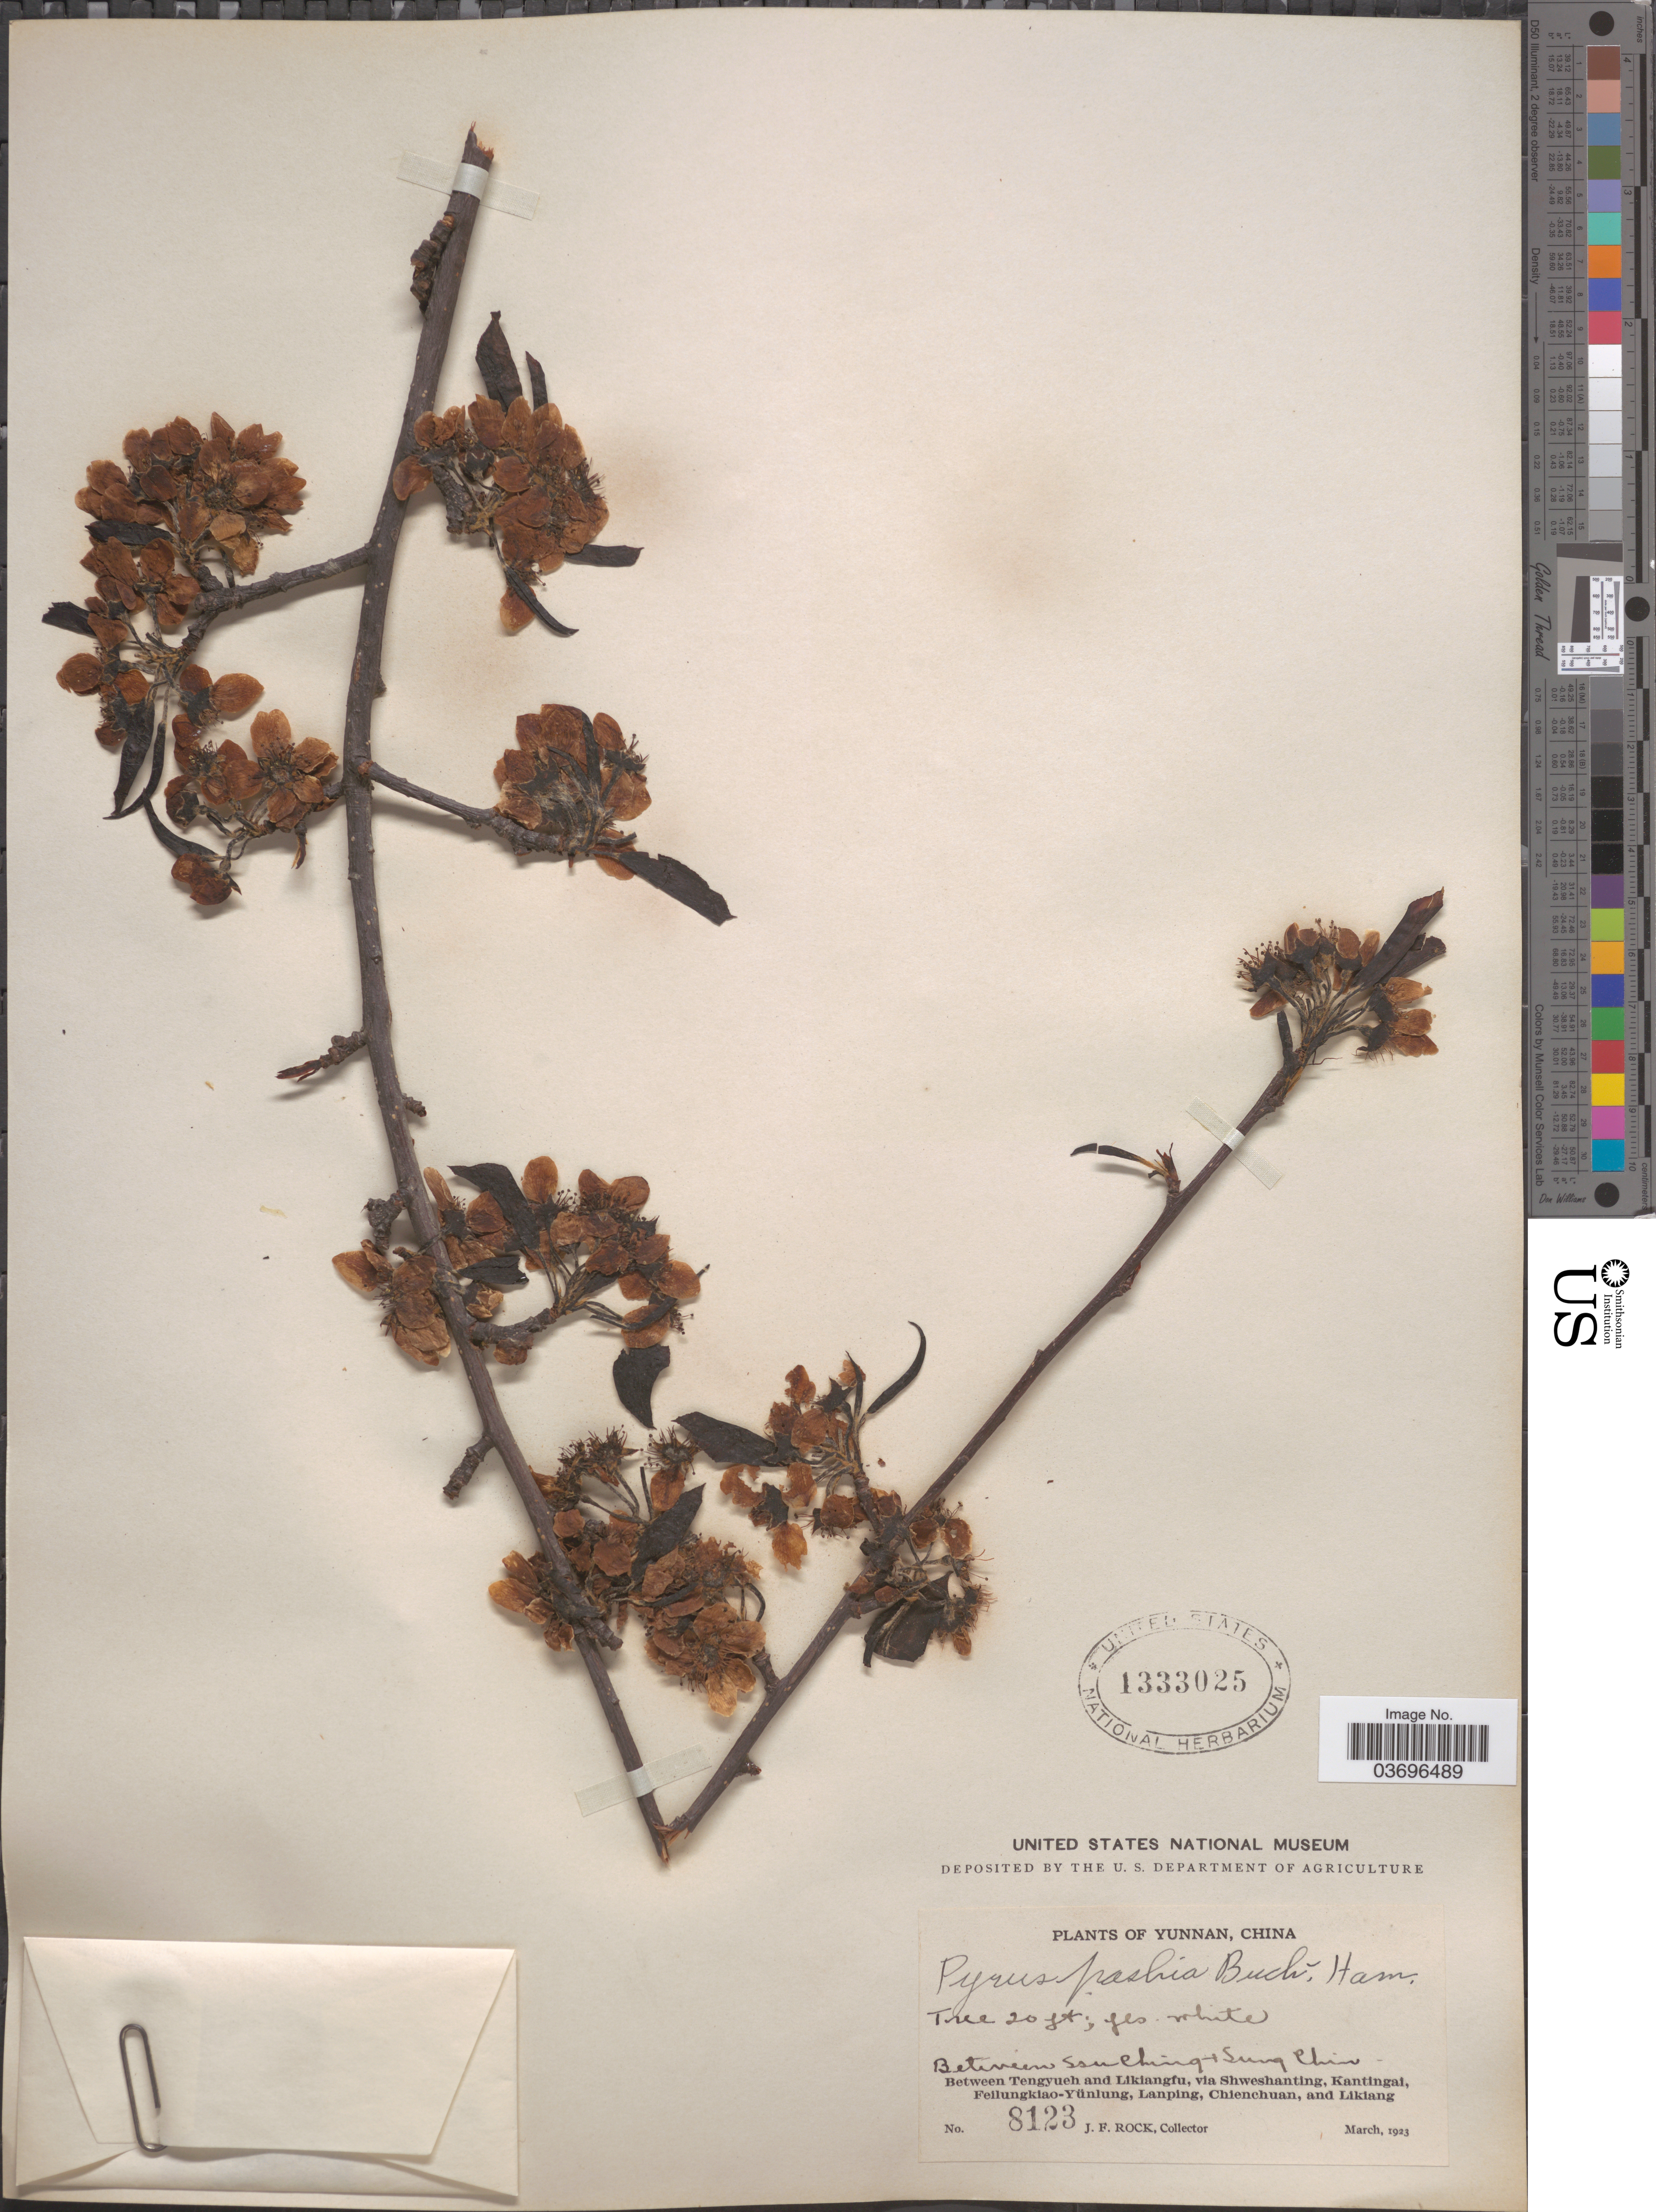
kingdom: Plantae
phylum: Tracheophyta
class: Magnoliopsida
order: Rosales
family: Rosaceae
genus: Pyrus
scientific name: Pyrus pashia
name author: Buch.-Ham. ex D. Don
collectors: J. Rock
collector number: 8123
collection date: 1923-03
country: China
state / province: Yunnan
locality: Between Szu Ching + Sung Chin. [interpreted] Between Tengyueh and Likiangfu, via Shweshanting, Kantingai, Feilungkiao-Yünlung, Lanping, Chienchuan, and Likiang.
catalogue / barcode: US 1333025